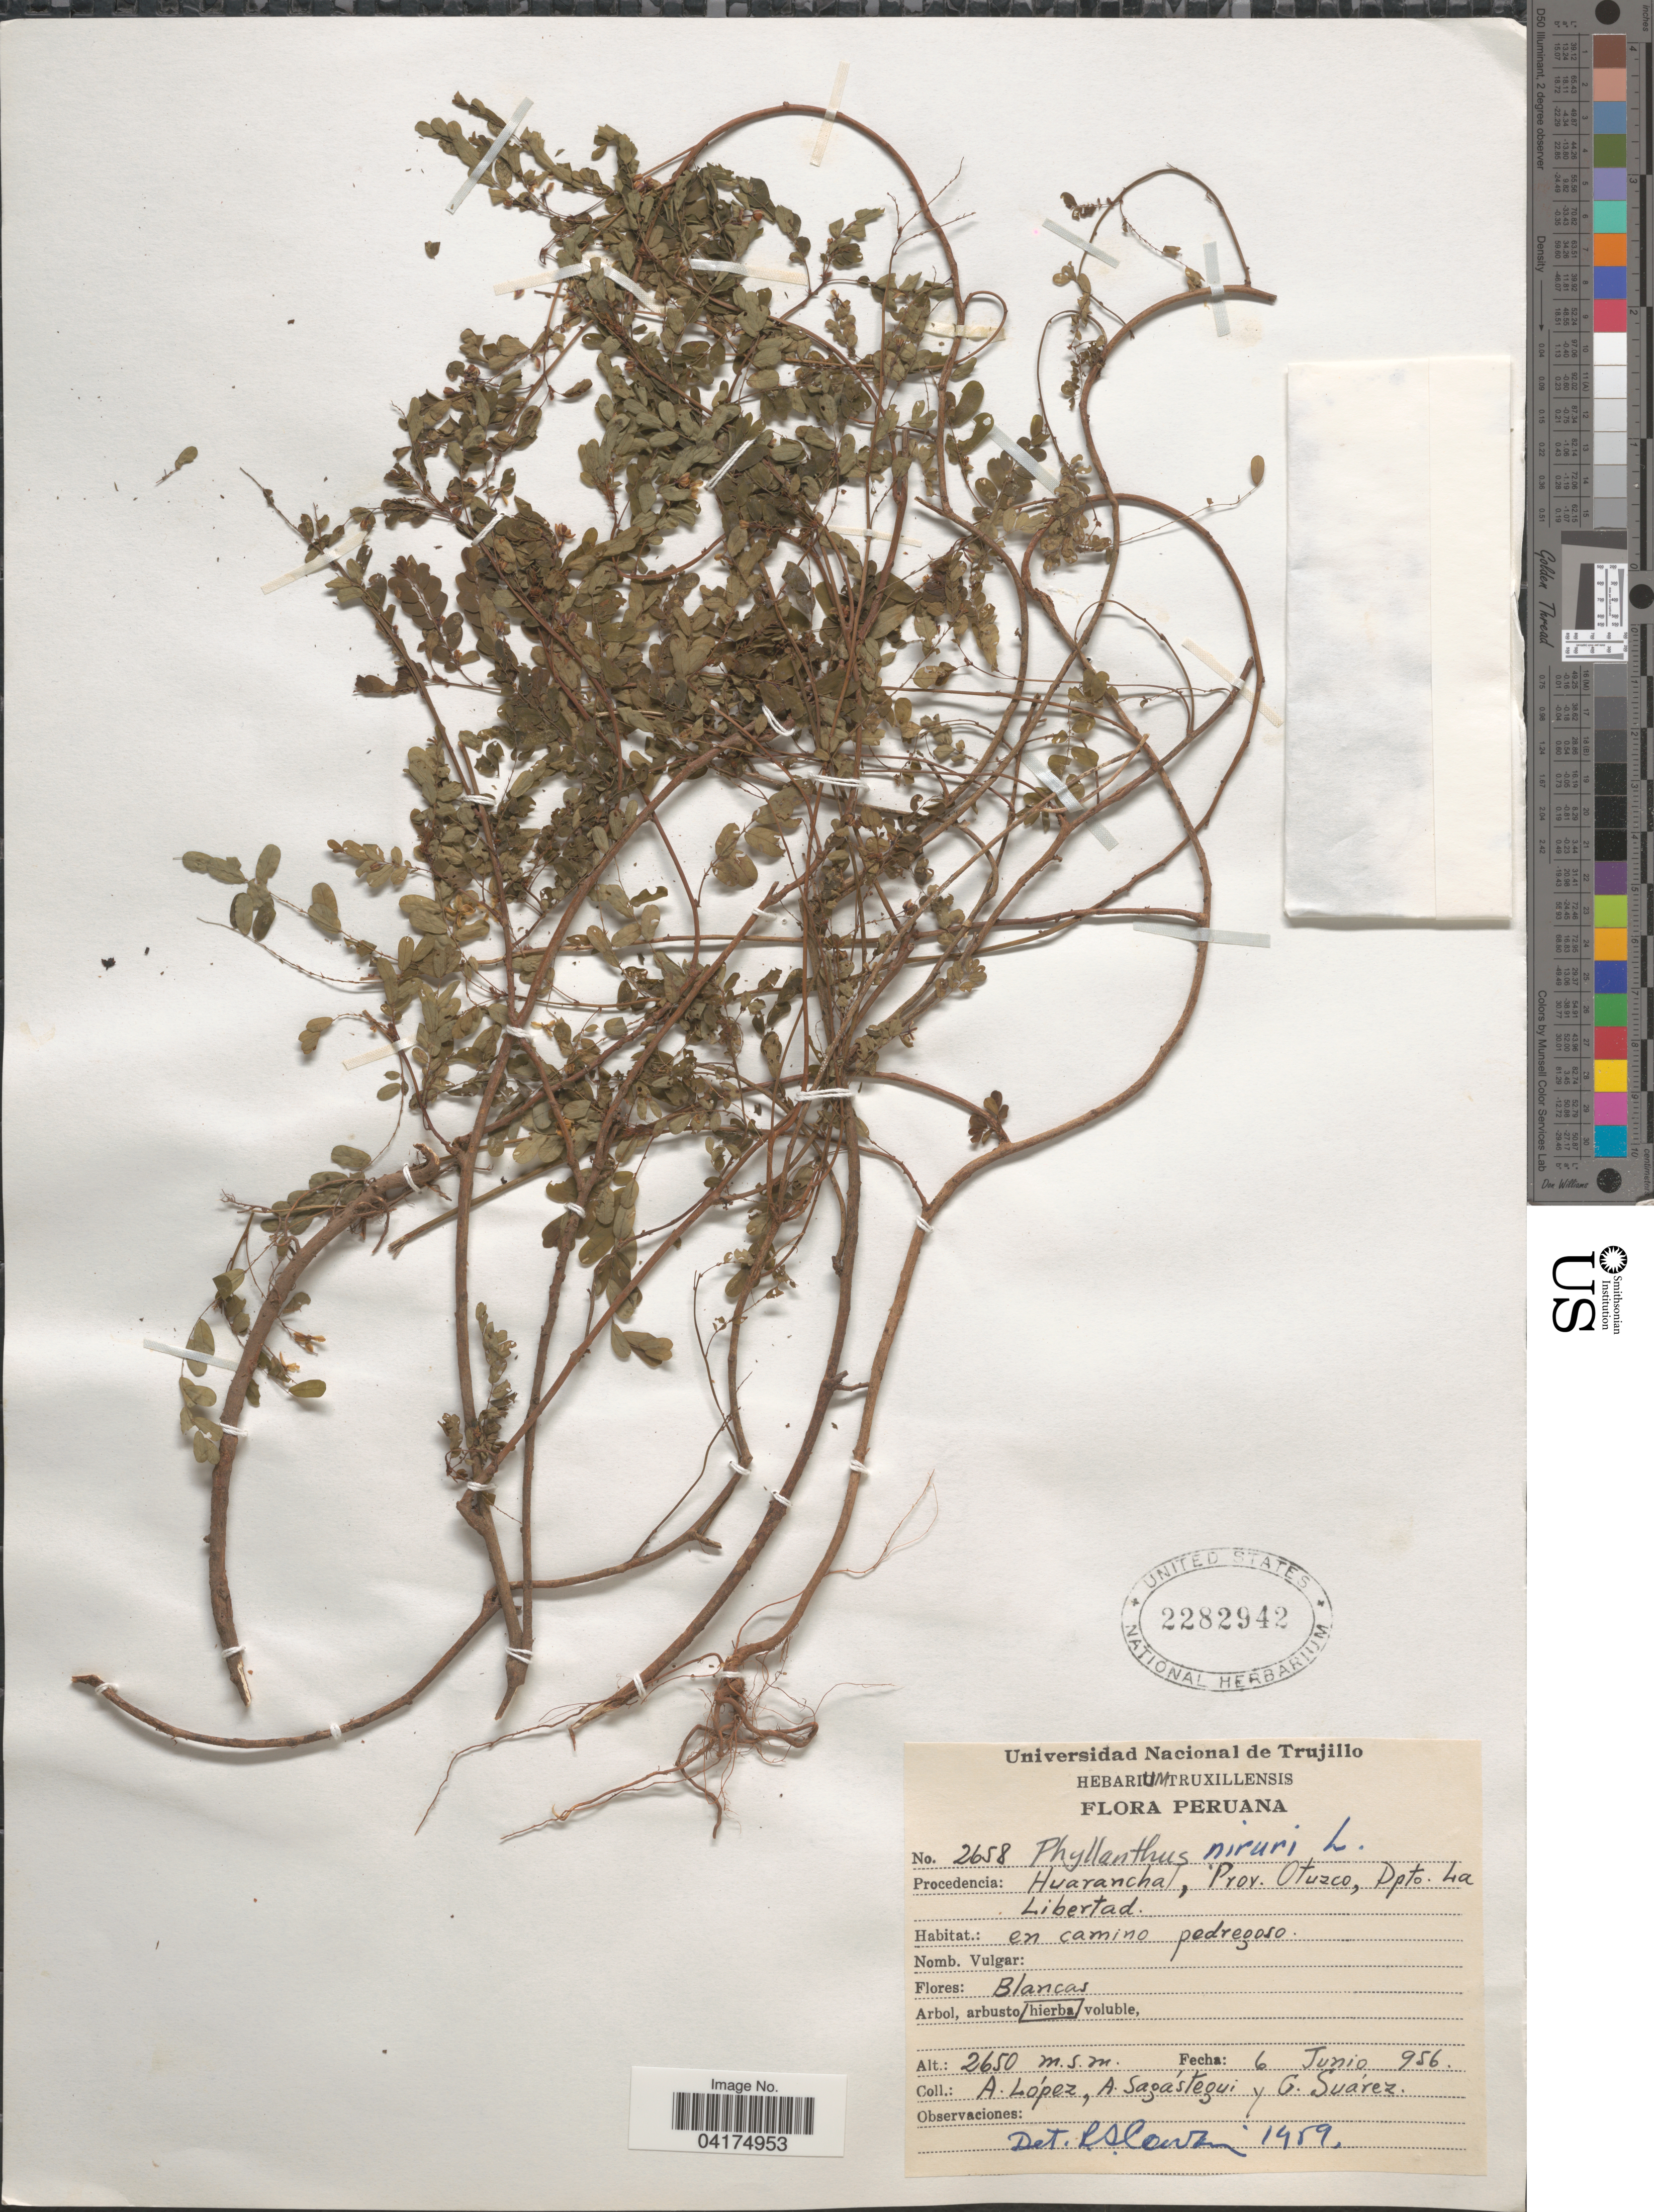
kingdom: Plantae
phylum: Tracheophyta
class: Magnoliopsida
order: Malpighiales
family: Phyllanthaceae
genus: Phyllanthus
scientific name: Phyllanthus niruri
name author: L.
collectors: A. López, A. Sagastegui & G. Suárez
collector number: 2658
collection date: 1956-06-06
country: Peru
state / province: La Libertad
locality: Huaranchal, Prov. Otuzco, Dpto. La Libertad.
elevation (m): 2650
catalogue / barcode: US 2282942